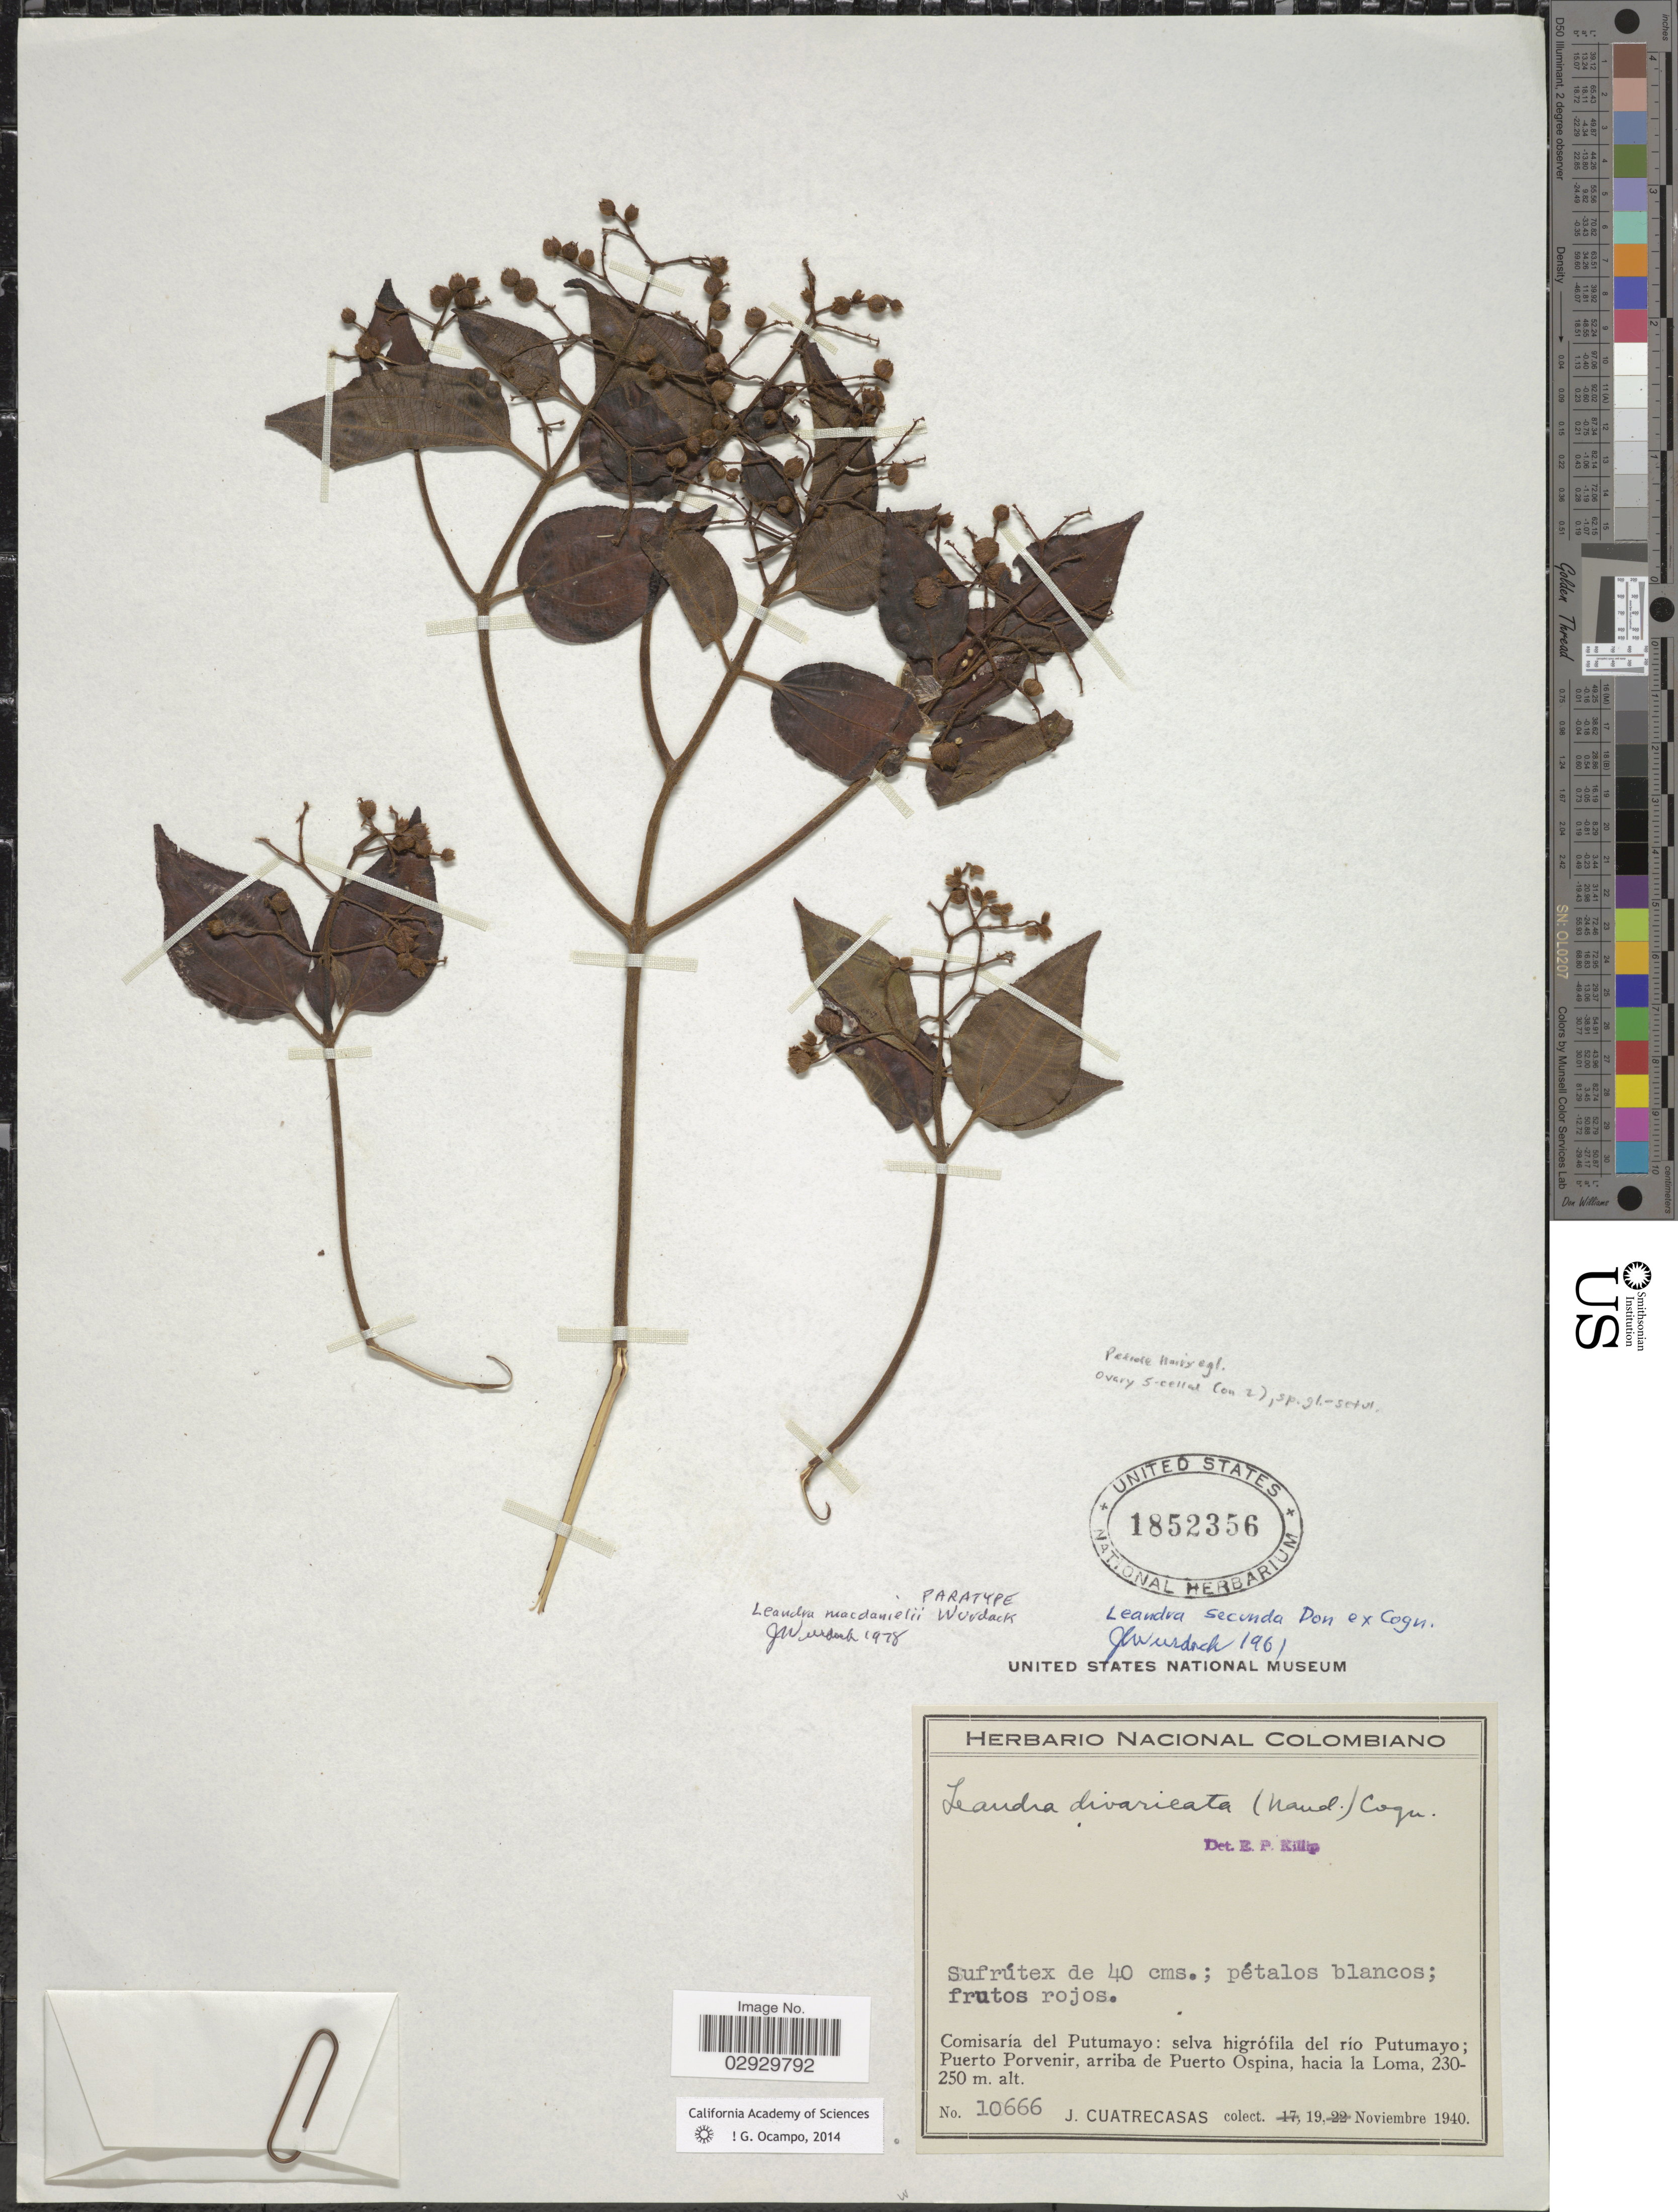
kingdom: Plantae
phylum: Tracheophyta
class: Magnoliopsida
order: Myrtales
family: Melastomataceae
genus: Leandra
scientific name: Leandra macdanielii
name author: Wurdack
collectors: J. Cuatrecasas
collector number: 10666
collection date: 1940-11-19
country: Colombia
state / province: Putumayo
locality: Comisaría del Putumayo: selva higrófila del río Putumayo; Puerto Porvenir, arriba de Puerto Ospina, hacia la Loma.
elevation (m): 230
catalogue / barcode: US 1852356